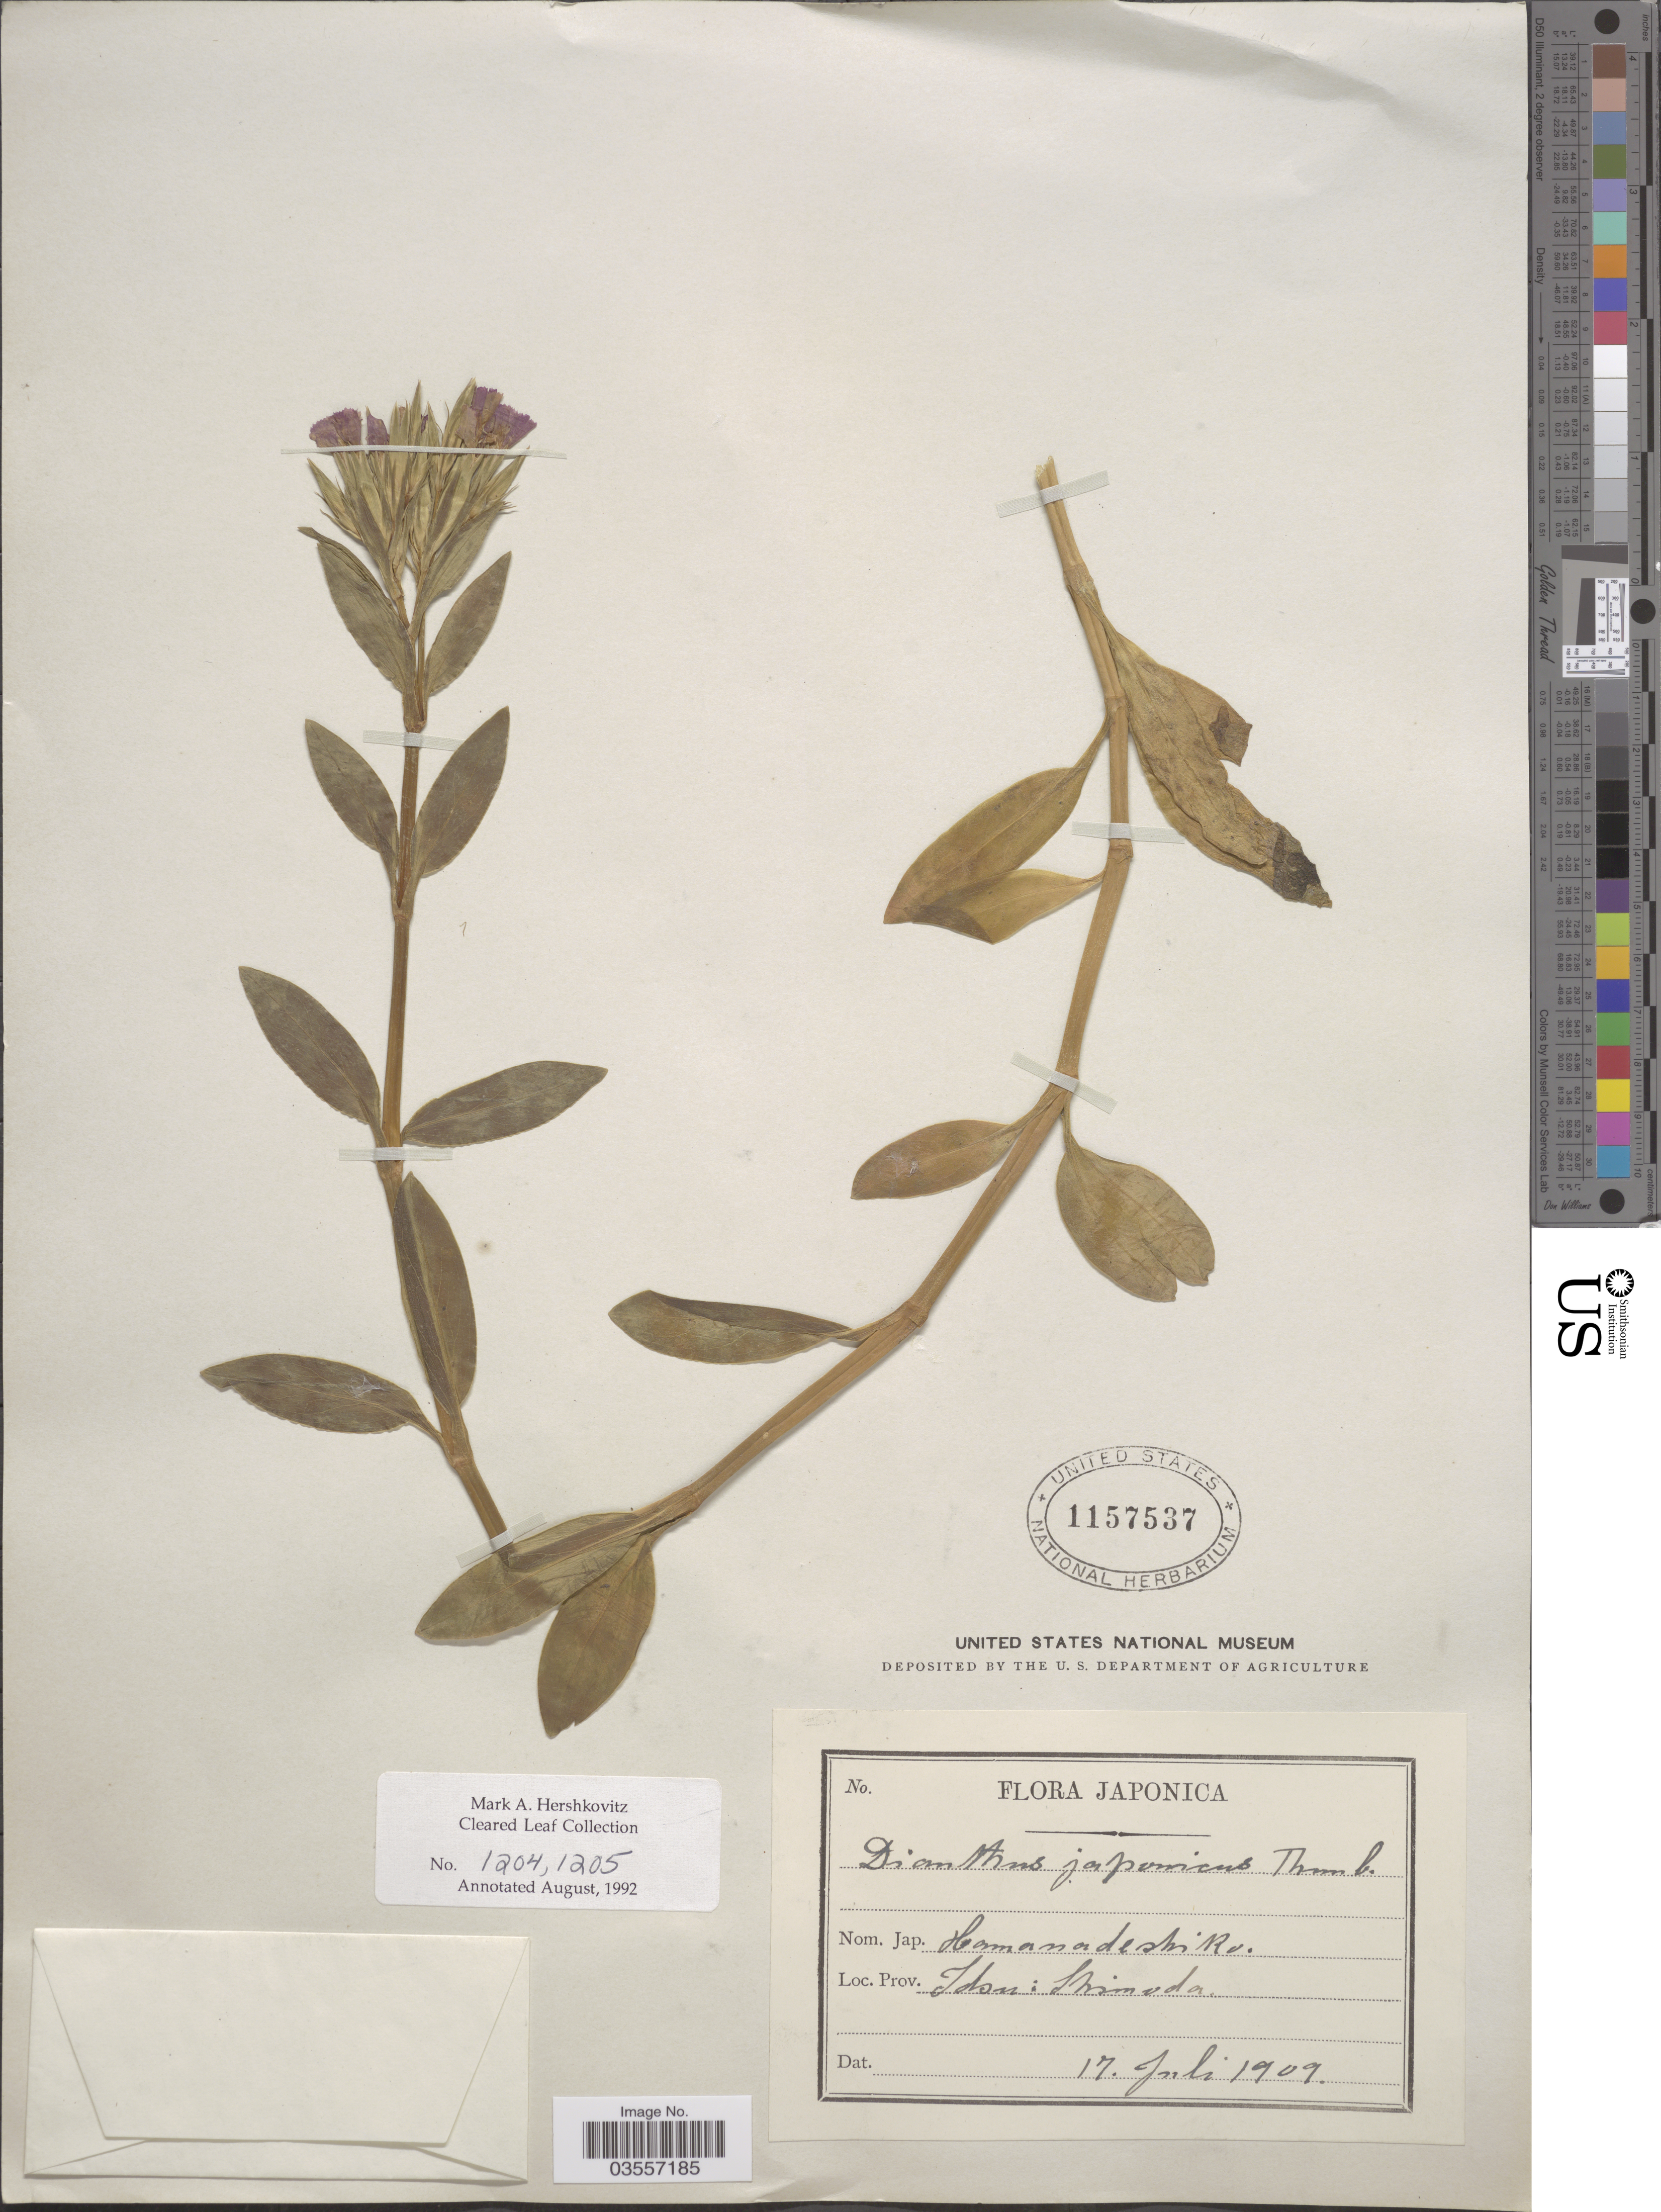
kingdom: Plantae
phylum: Tracheophyta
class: Magnoliopsida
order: Caryophyllales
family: Caryophyllaceae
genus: Dianthus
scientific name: Dianthus japonicus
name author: Thunb.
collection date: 1909-07-17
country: Japan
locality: Idsu: Shimoda.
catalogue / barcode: US 1157537